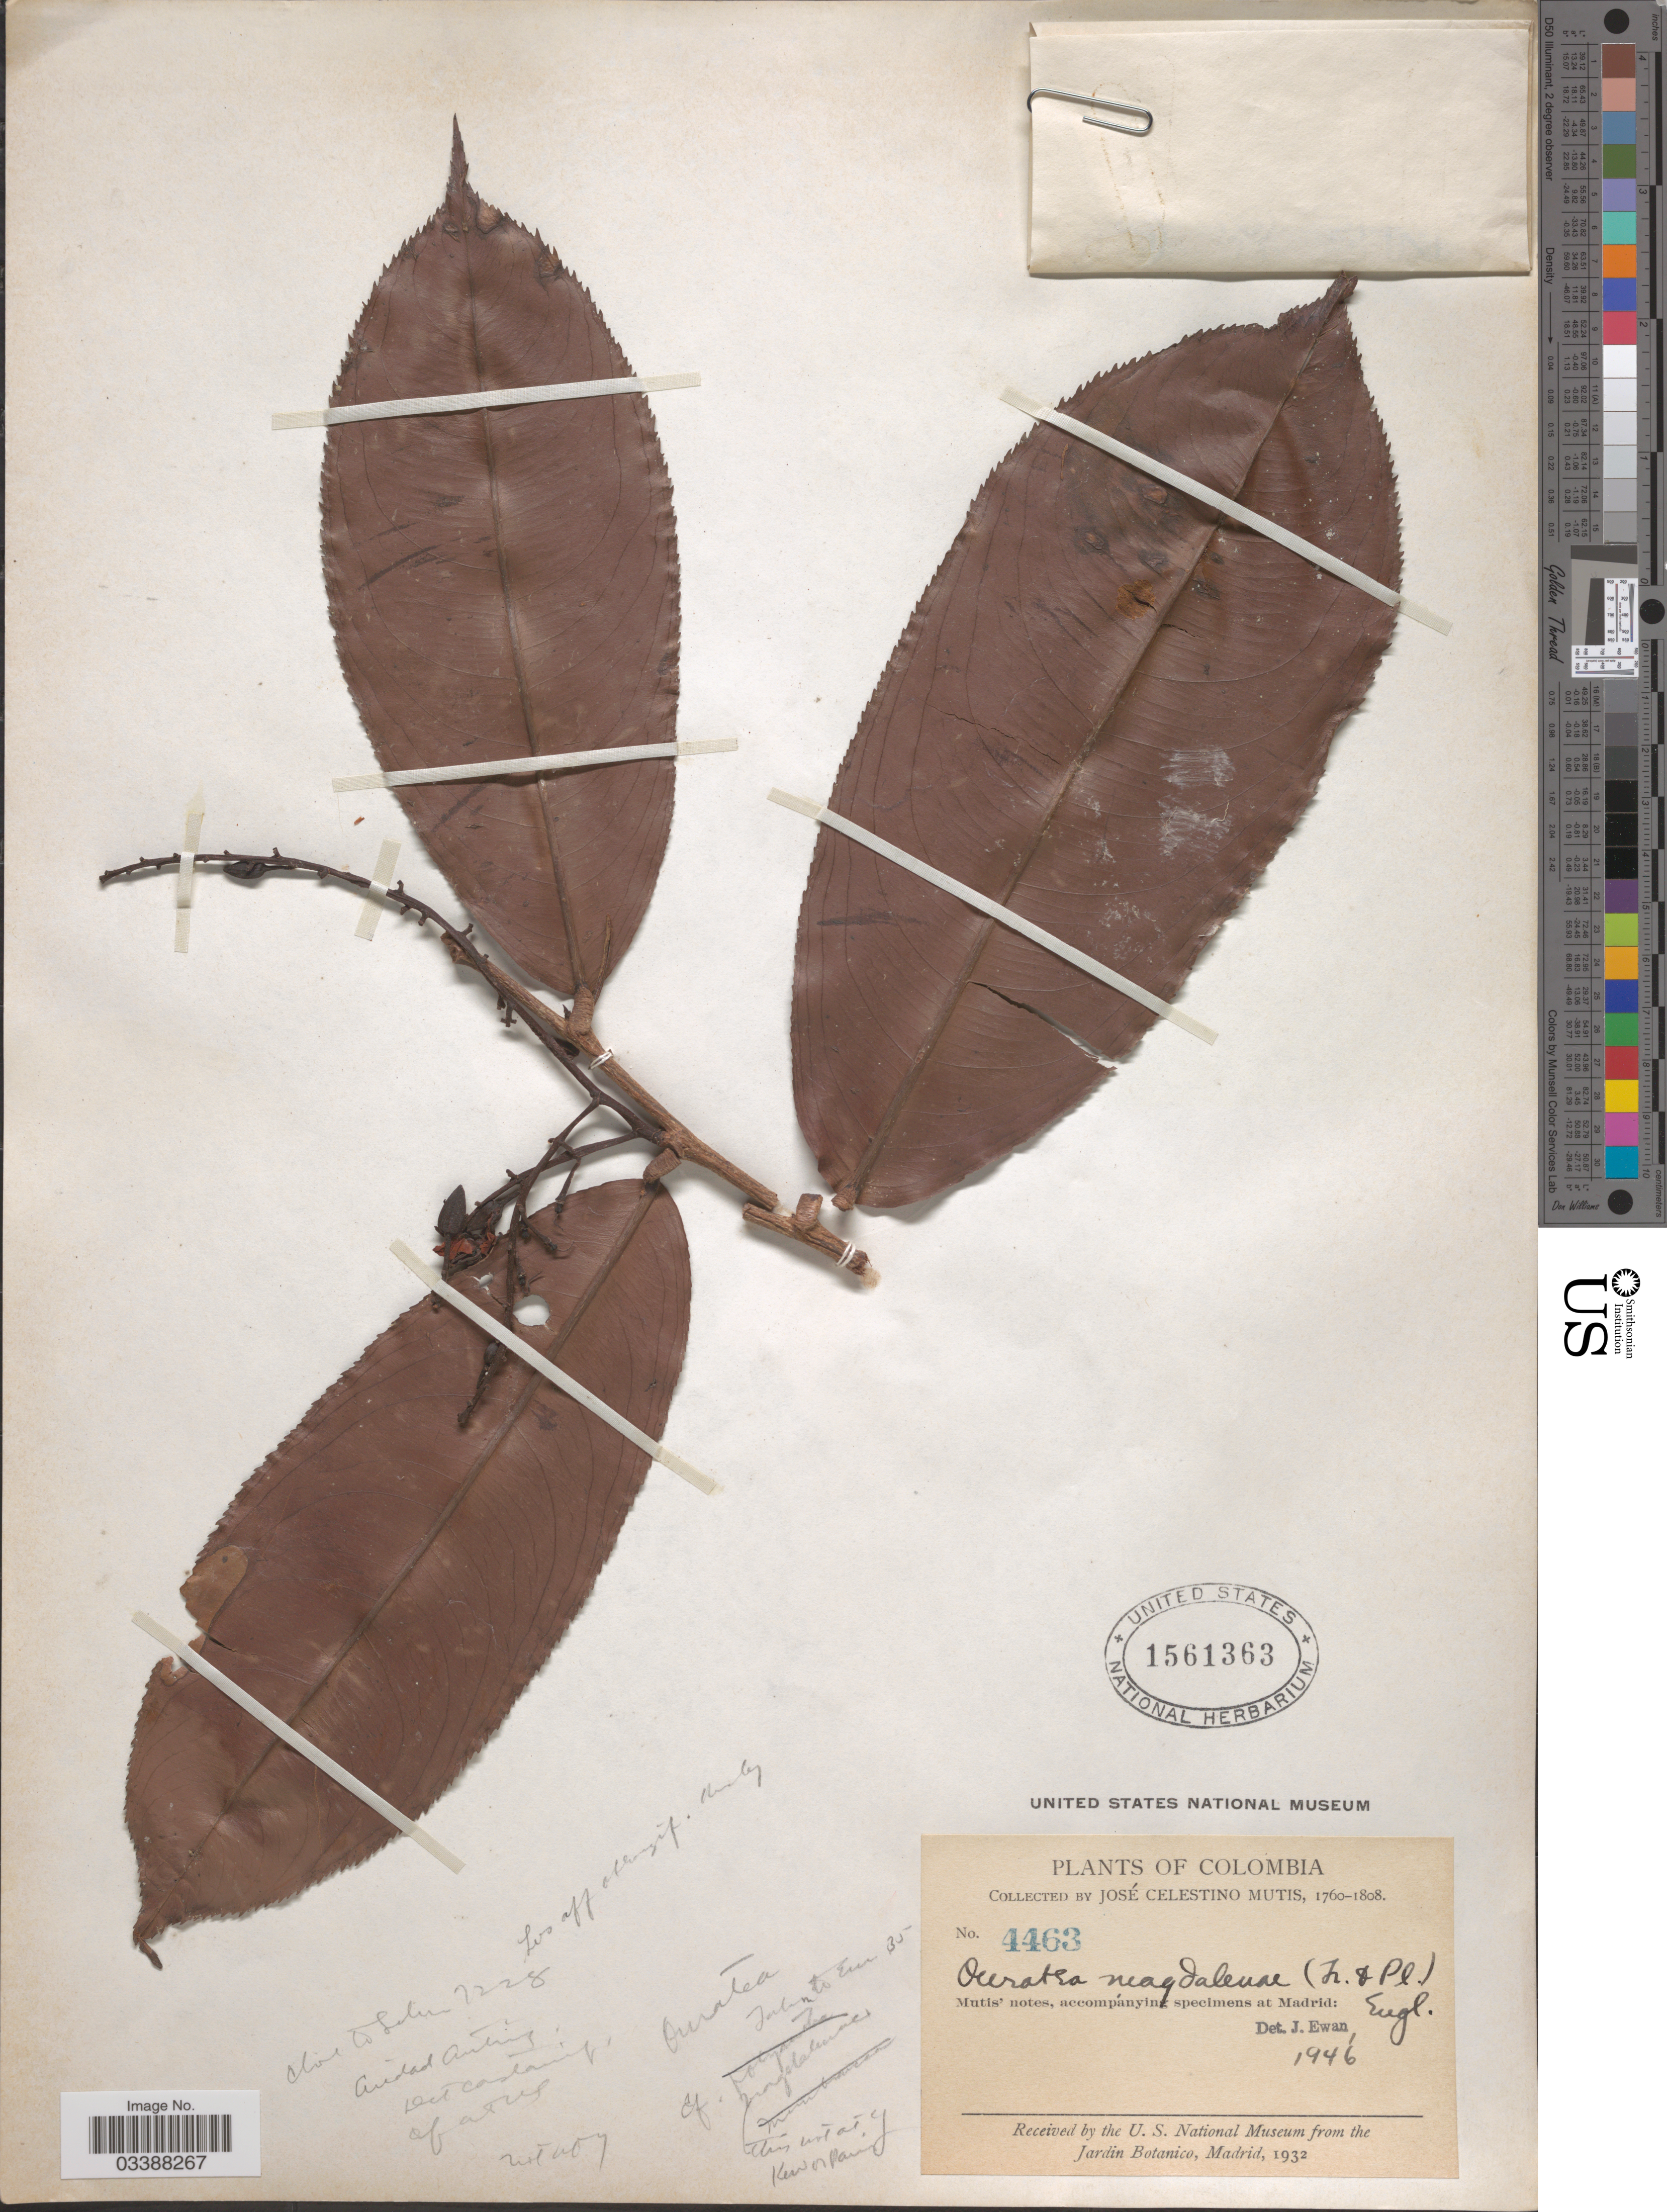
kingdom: Plantae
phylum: Tracheophyta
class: Magnoliopsida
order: Malpighiales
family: Ochnaceae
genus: Ouratea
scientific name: Ouratea magdalenae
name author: (Triana & Planch.) Engl.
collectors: J. C. B. Mutis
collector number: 4463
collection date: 1760/1808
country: Colombia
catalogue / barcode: US 1561363